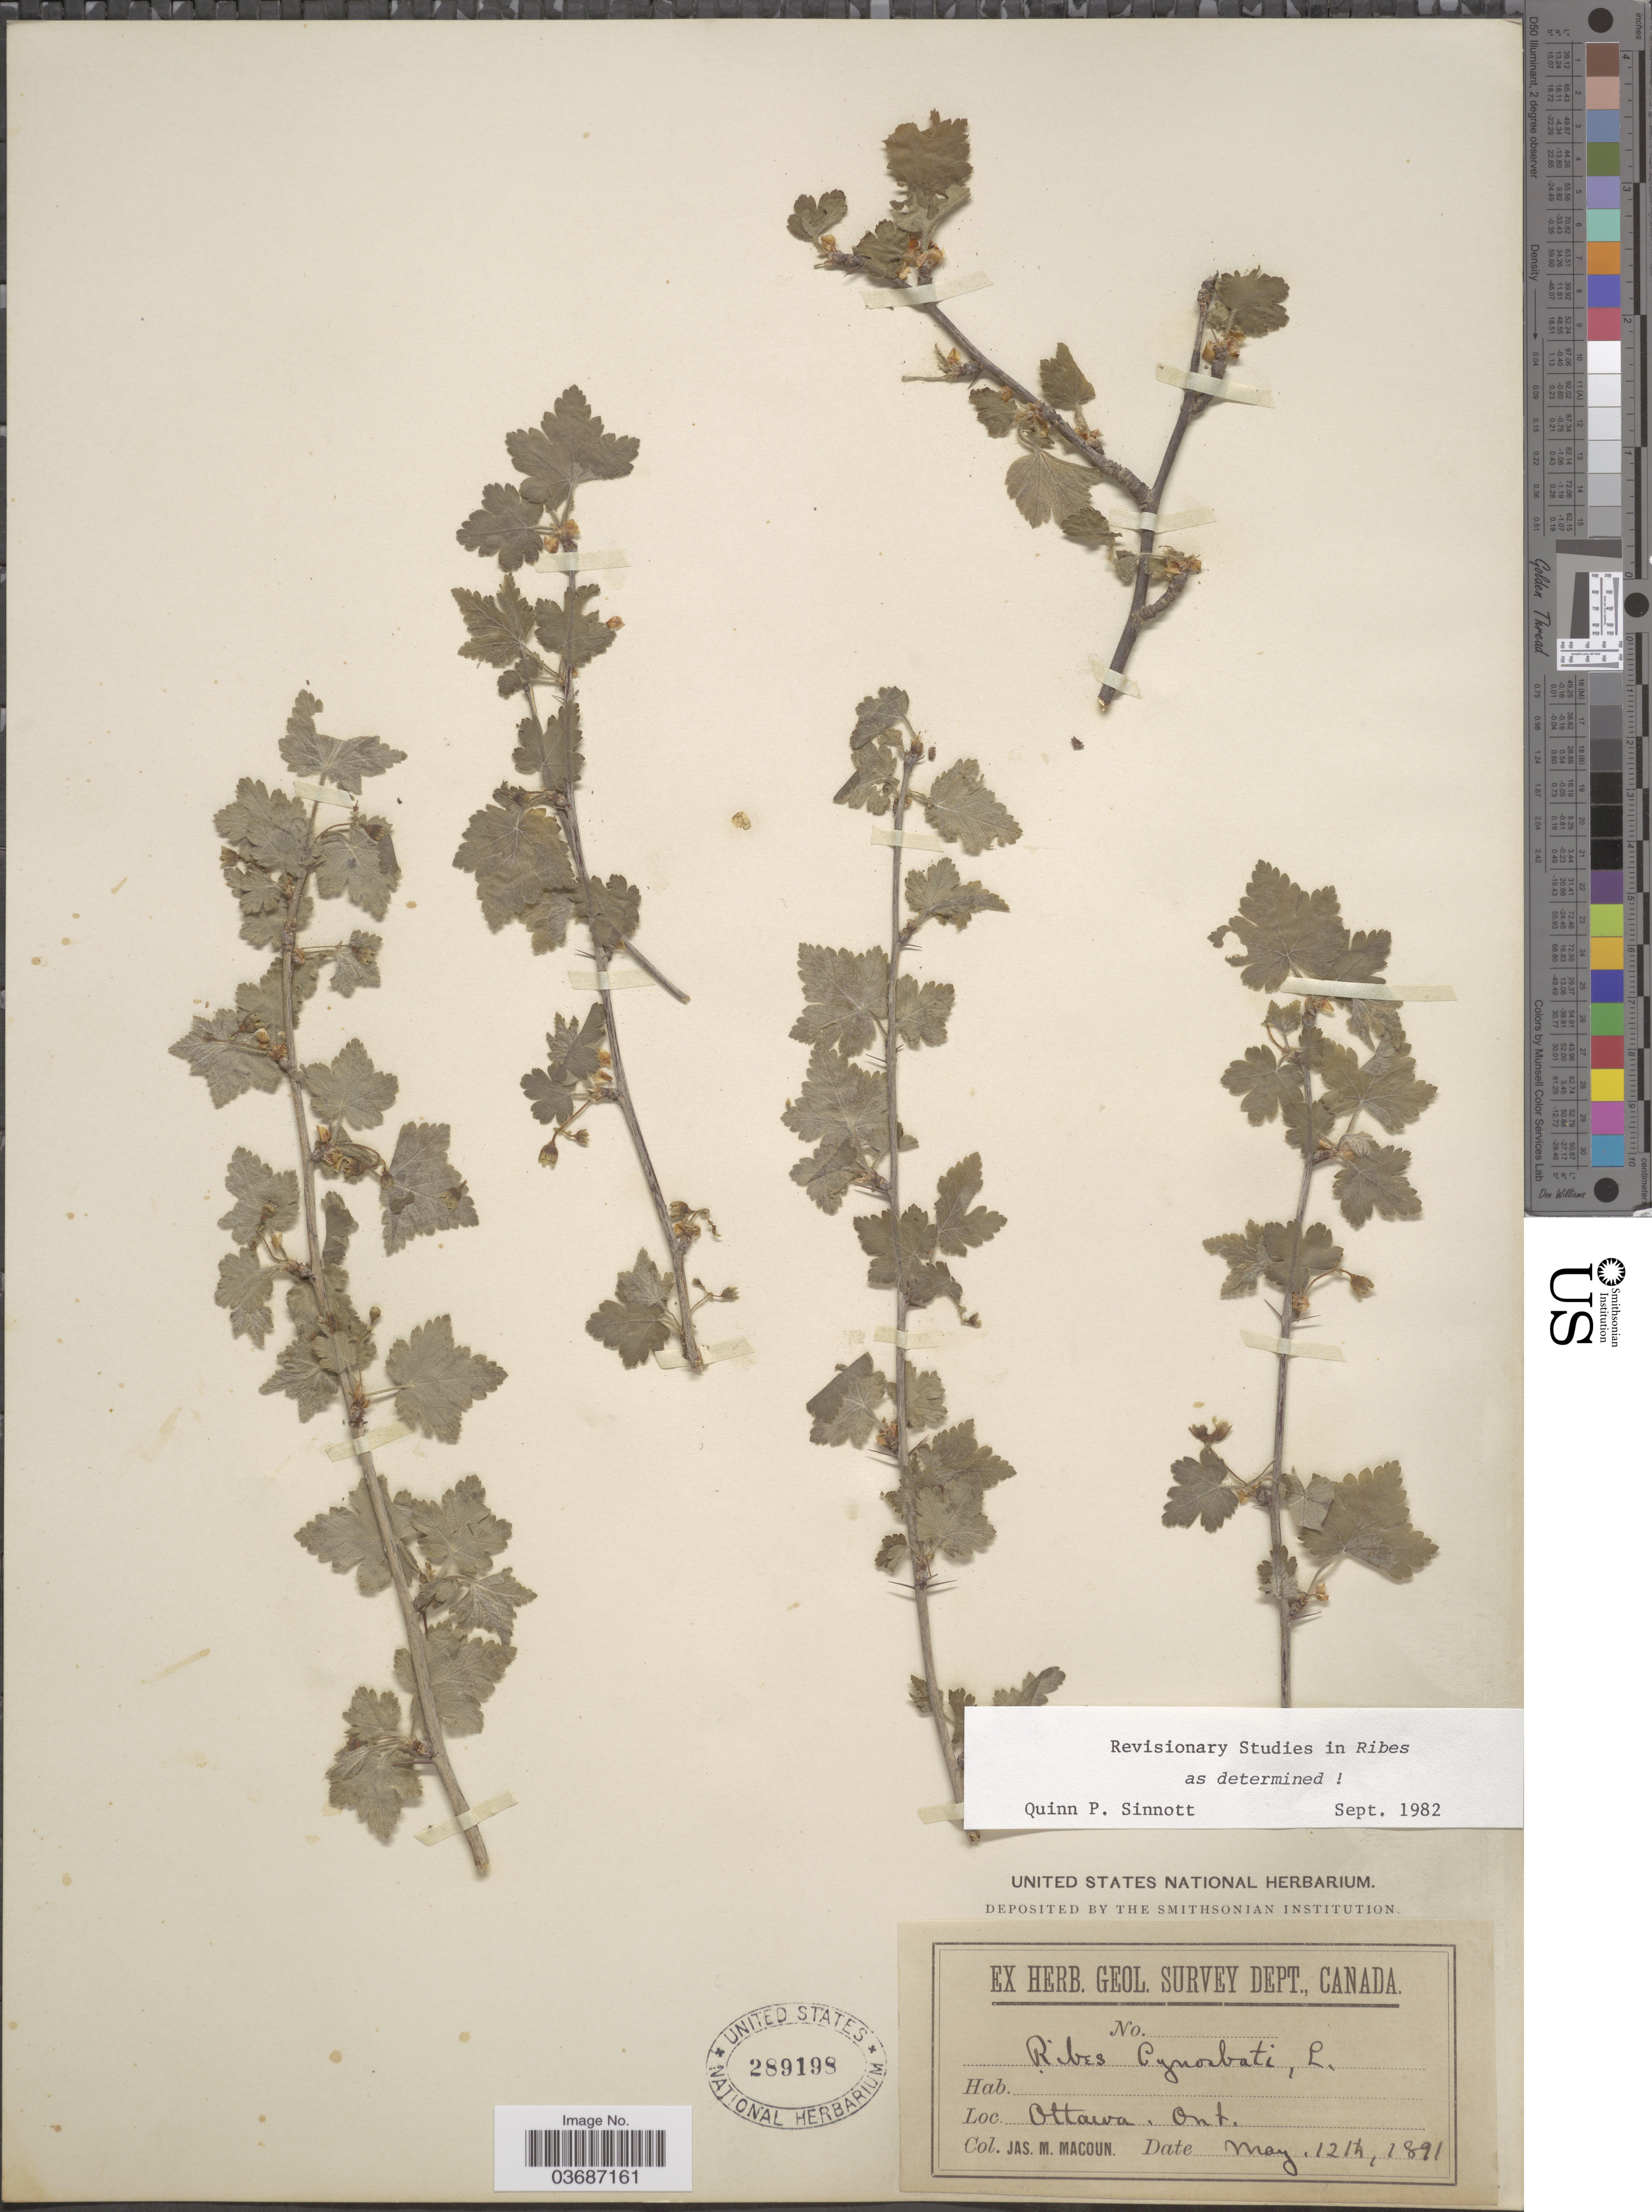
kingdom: Plantae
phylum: Tracheophyta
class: Magnoliopsida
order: Saxifragales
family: Grossulariaceae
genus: Ribes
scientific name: Ribes cynosbati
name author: L.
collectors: J. M. Macoun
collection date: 1891-05-12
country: Canada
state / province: Ontario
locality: Geol. Survey Dept. Ottawa.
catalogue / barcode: US 289198